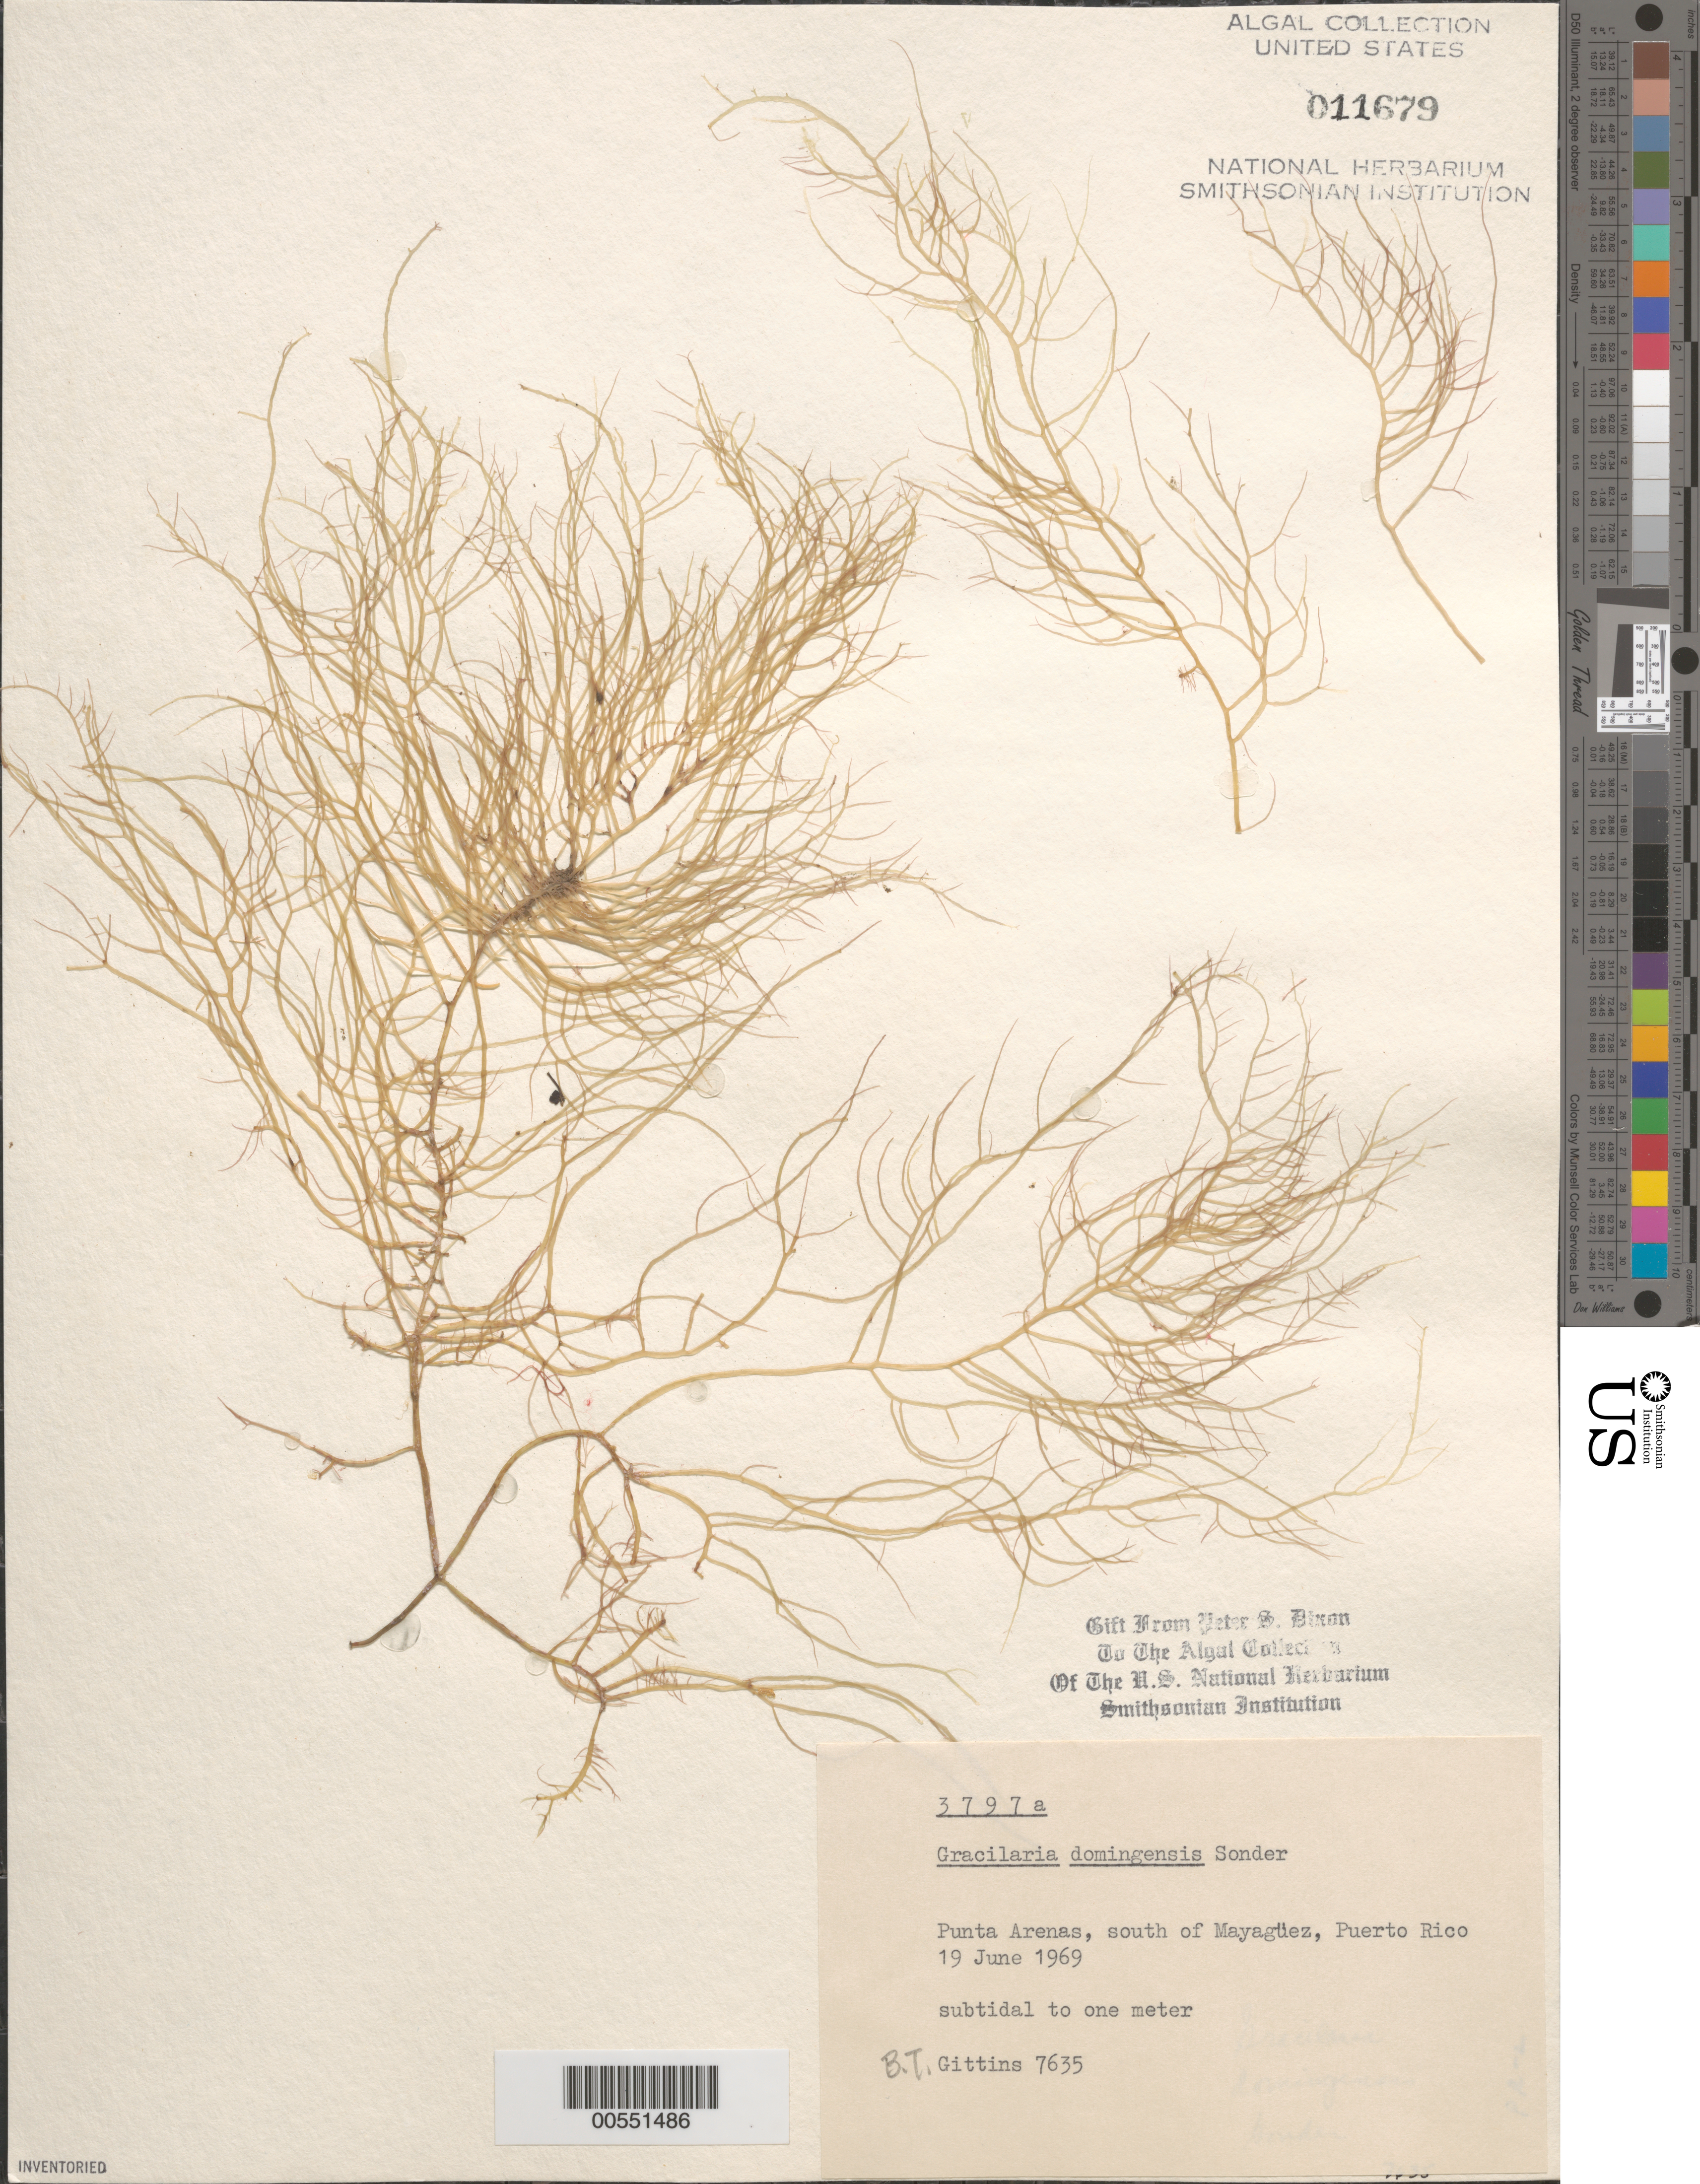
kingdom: Plantae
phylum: Rhodophyta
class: Florideophyceae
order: Gracilariales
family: Gracilariaceae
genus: Gracilaria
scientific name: Gracilaria domingensis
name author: (Kütz.) O.G. Sond. in Dickie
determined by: Dixon, P. S.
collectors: B. Gittins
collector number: BTG 7635 & PSD 3797A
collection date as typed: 19 Jun 1969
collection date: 1969-06-19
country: Puerto Rico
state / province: Mayaguez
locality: Punta arenas, south of mayaguez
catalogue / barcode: US 11679